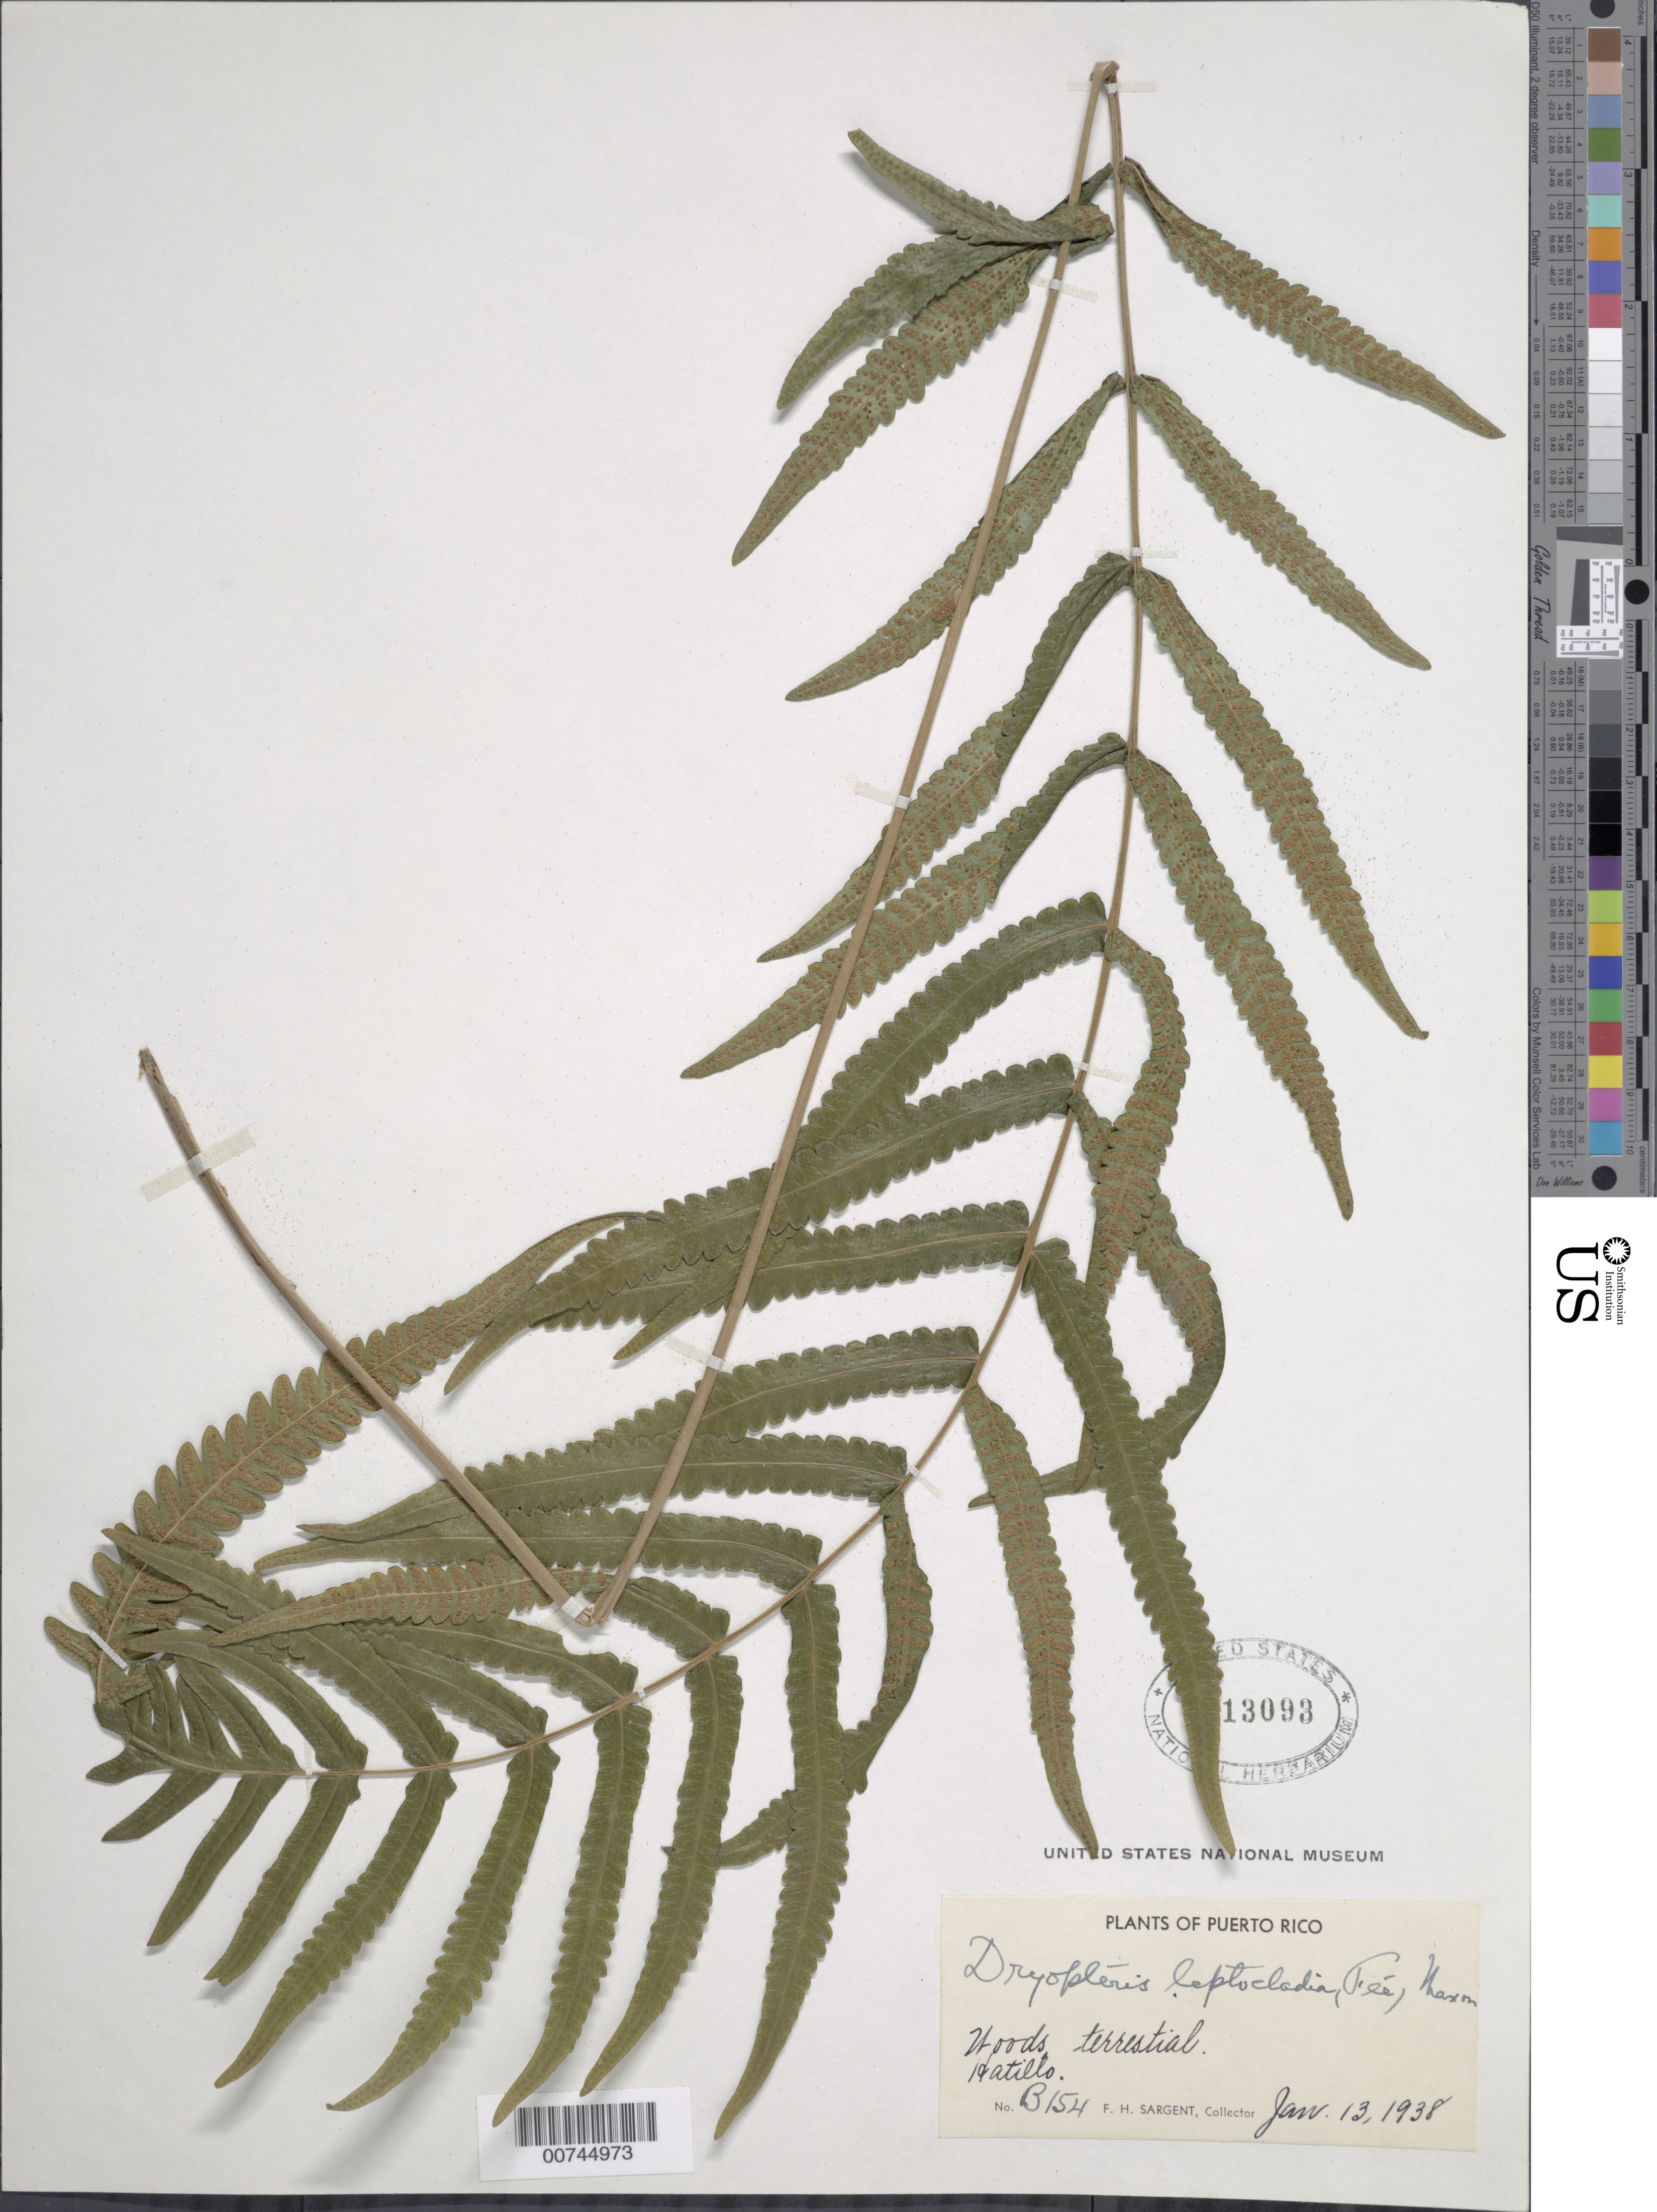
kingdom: Plantae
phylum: Tracheophyta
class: Polypodiopsida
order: Polypodiales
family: Thelypteridaceae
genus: Goniopteris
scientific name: Goniopteris leptocladia (Fée) comb. nov., ined 2015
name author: (Fée)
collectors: F. H. Sargent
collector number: B154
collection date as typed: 13 Jan 1938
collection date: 1938-01-13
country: Puerto Rico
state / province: Hatillo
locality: Hatillo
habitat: Woods Terrestrial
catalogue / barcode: US 1713093